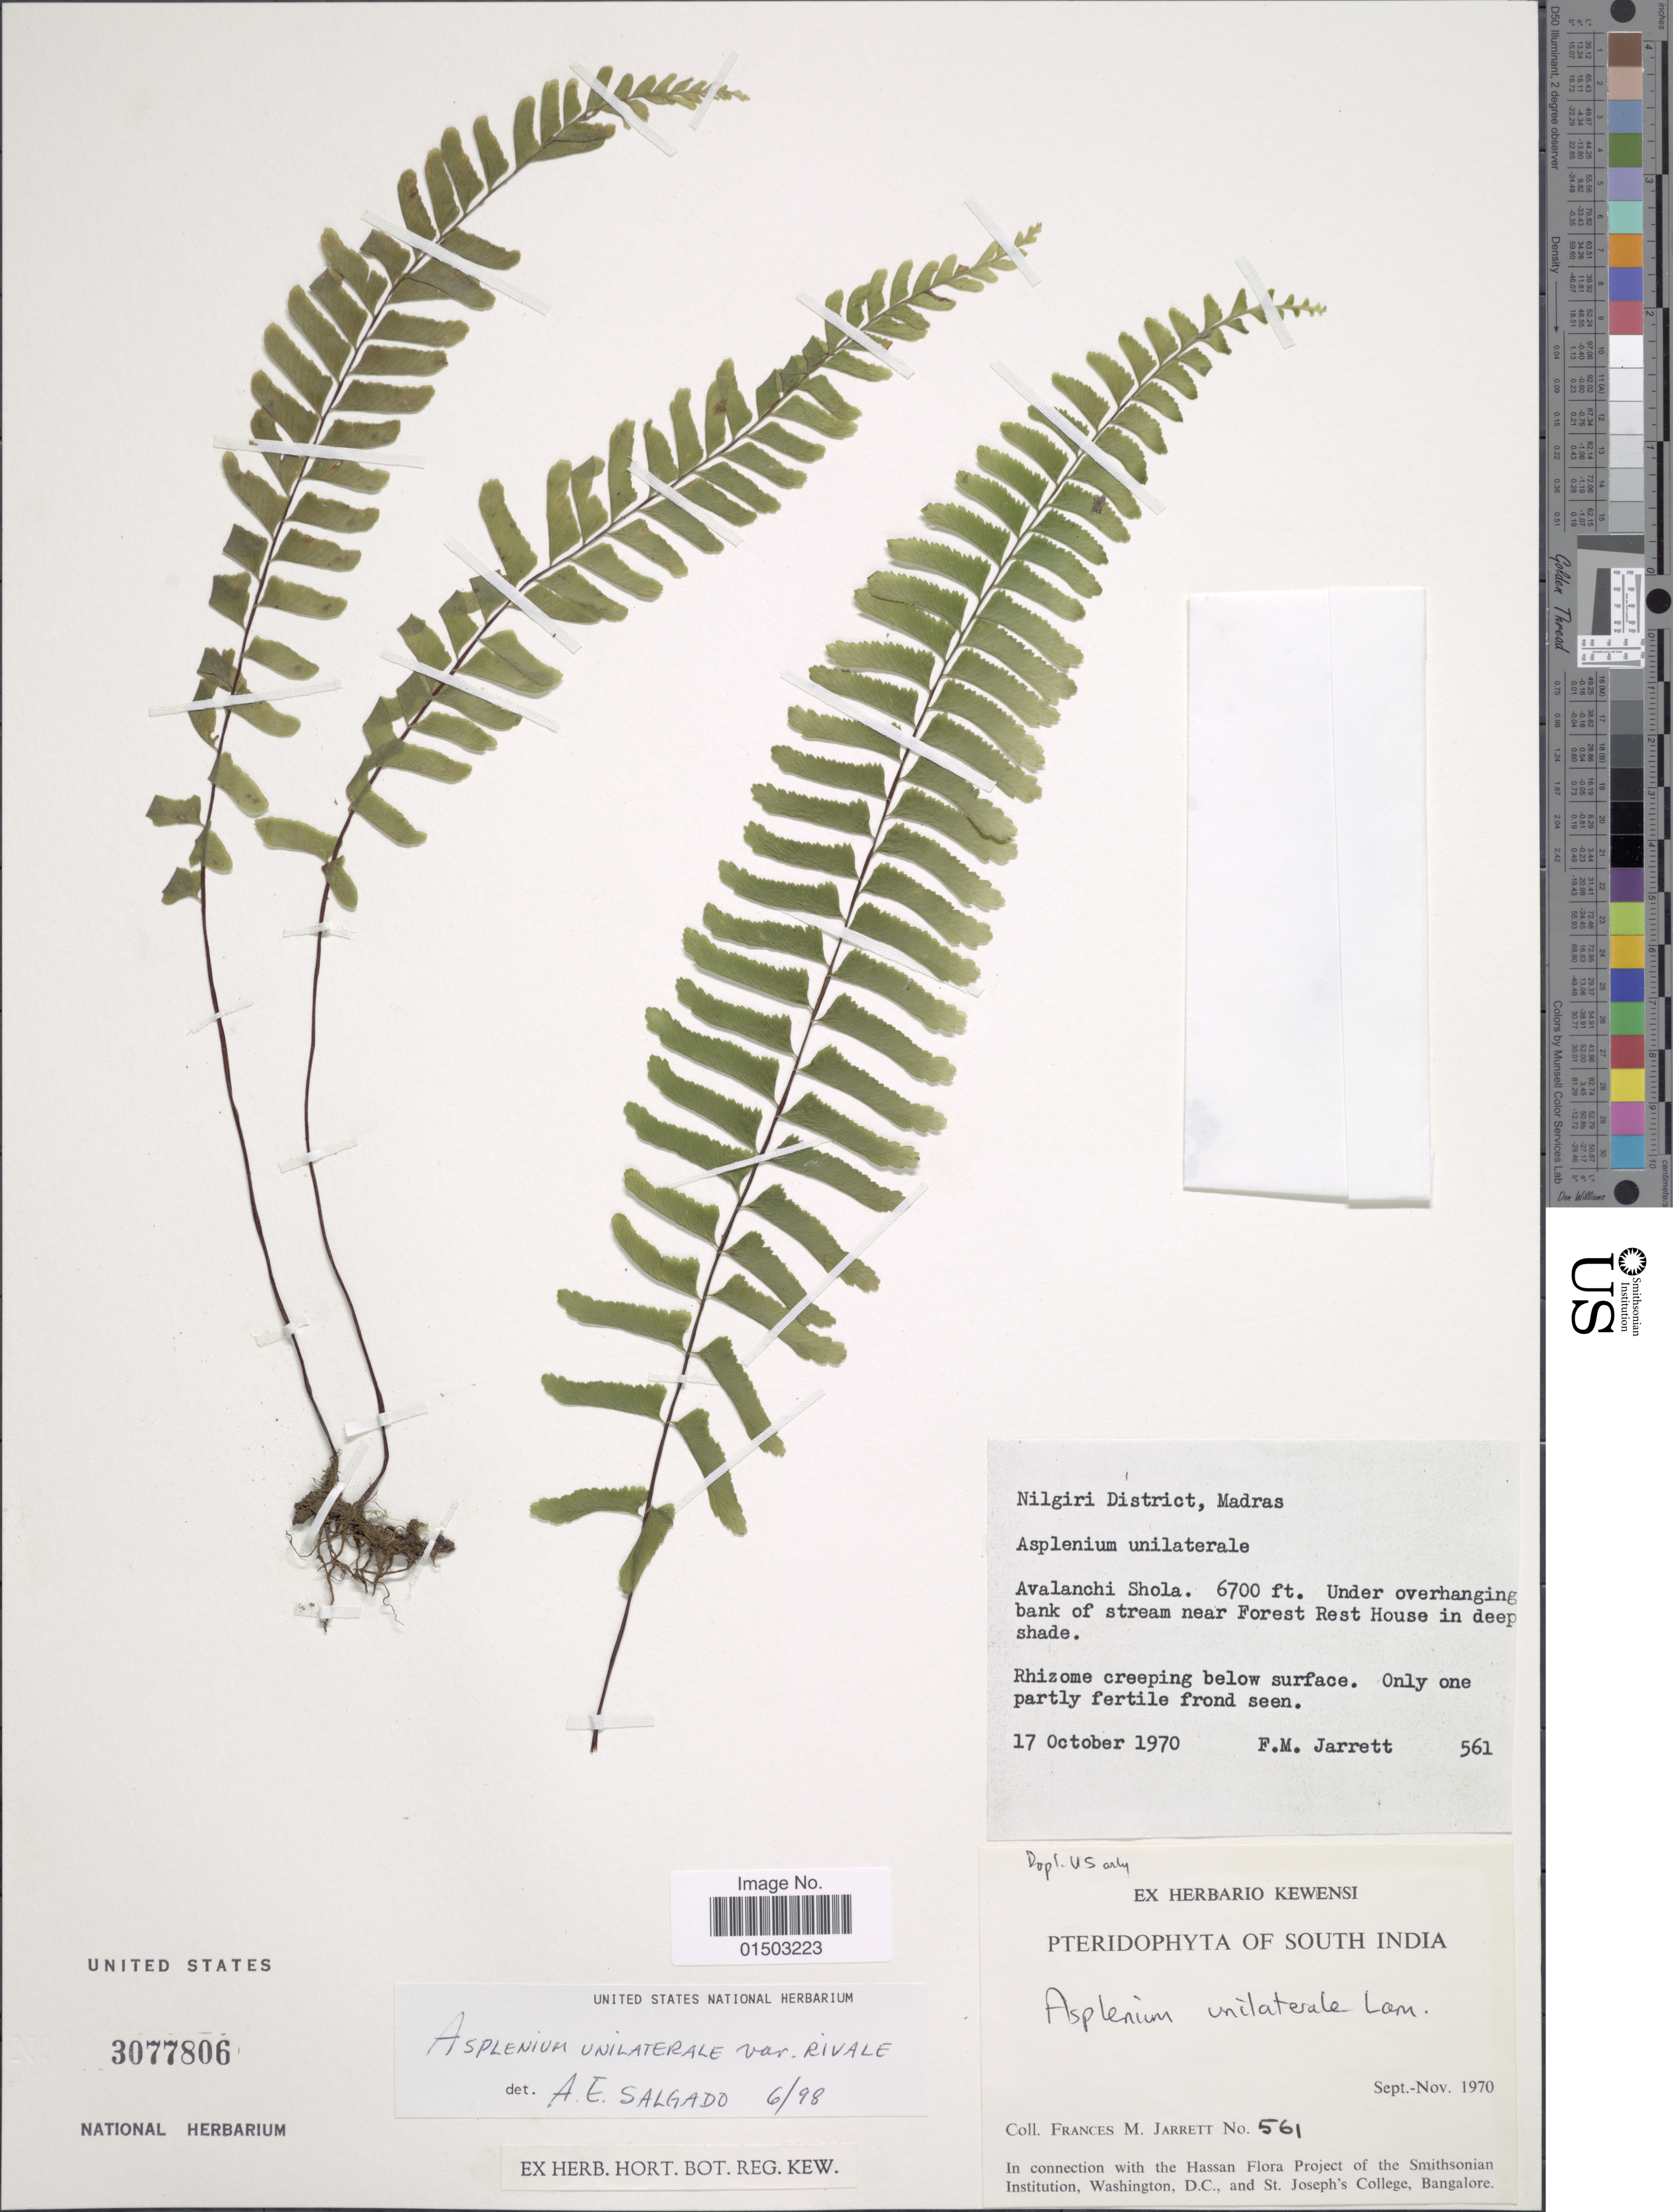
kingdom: Plantae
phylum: Tracheophyta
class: Polypodiopsida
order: Polypodiales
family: Aspleniaceae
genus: Hymenasplenium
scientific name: Hymenasplenium unilaterale var. rivale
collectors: F. M. Jarrett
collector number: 561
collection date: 1970-10-17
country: India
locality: Nilgiri District, Madras. Avalanchi Shola.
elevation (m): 2042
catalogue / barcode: US 3077806